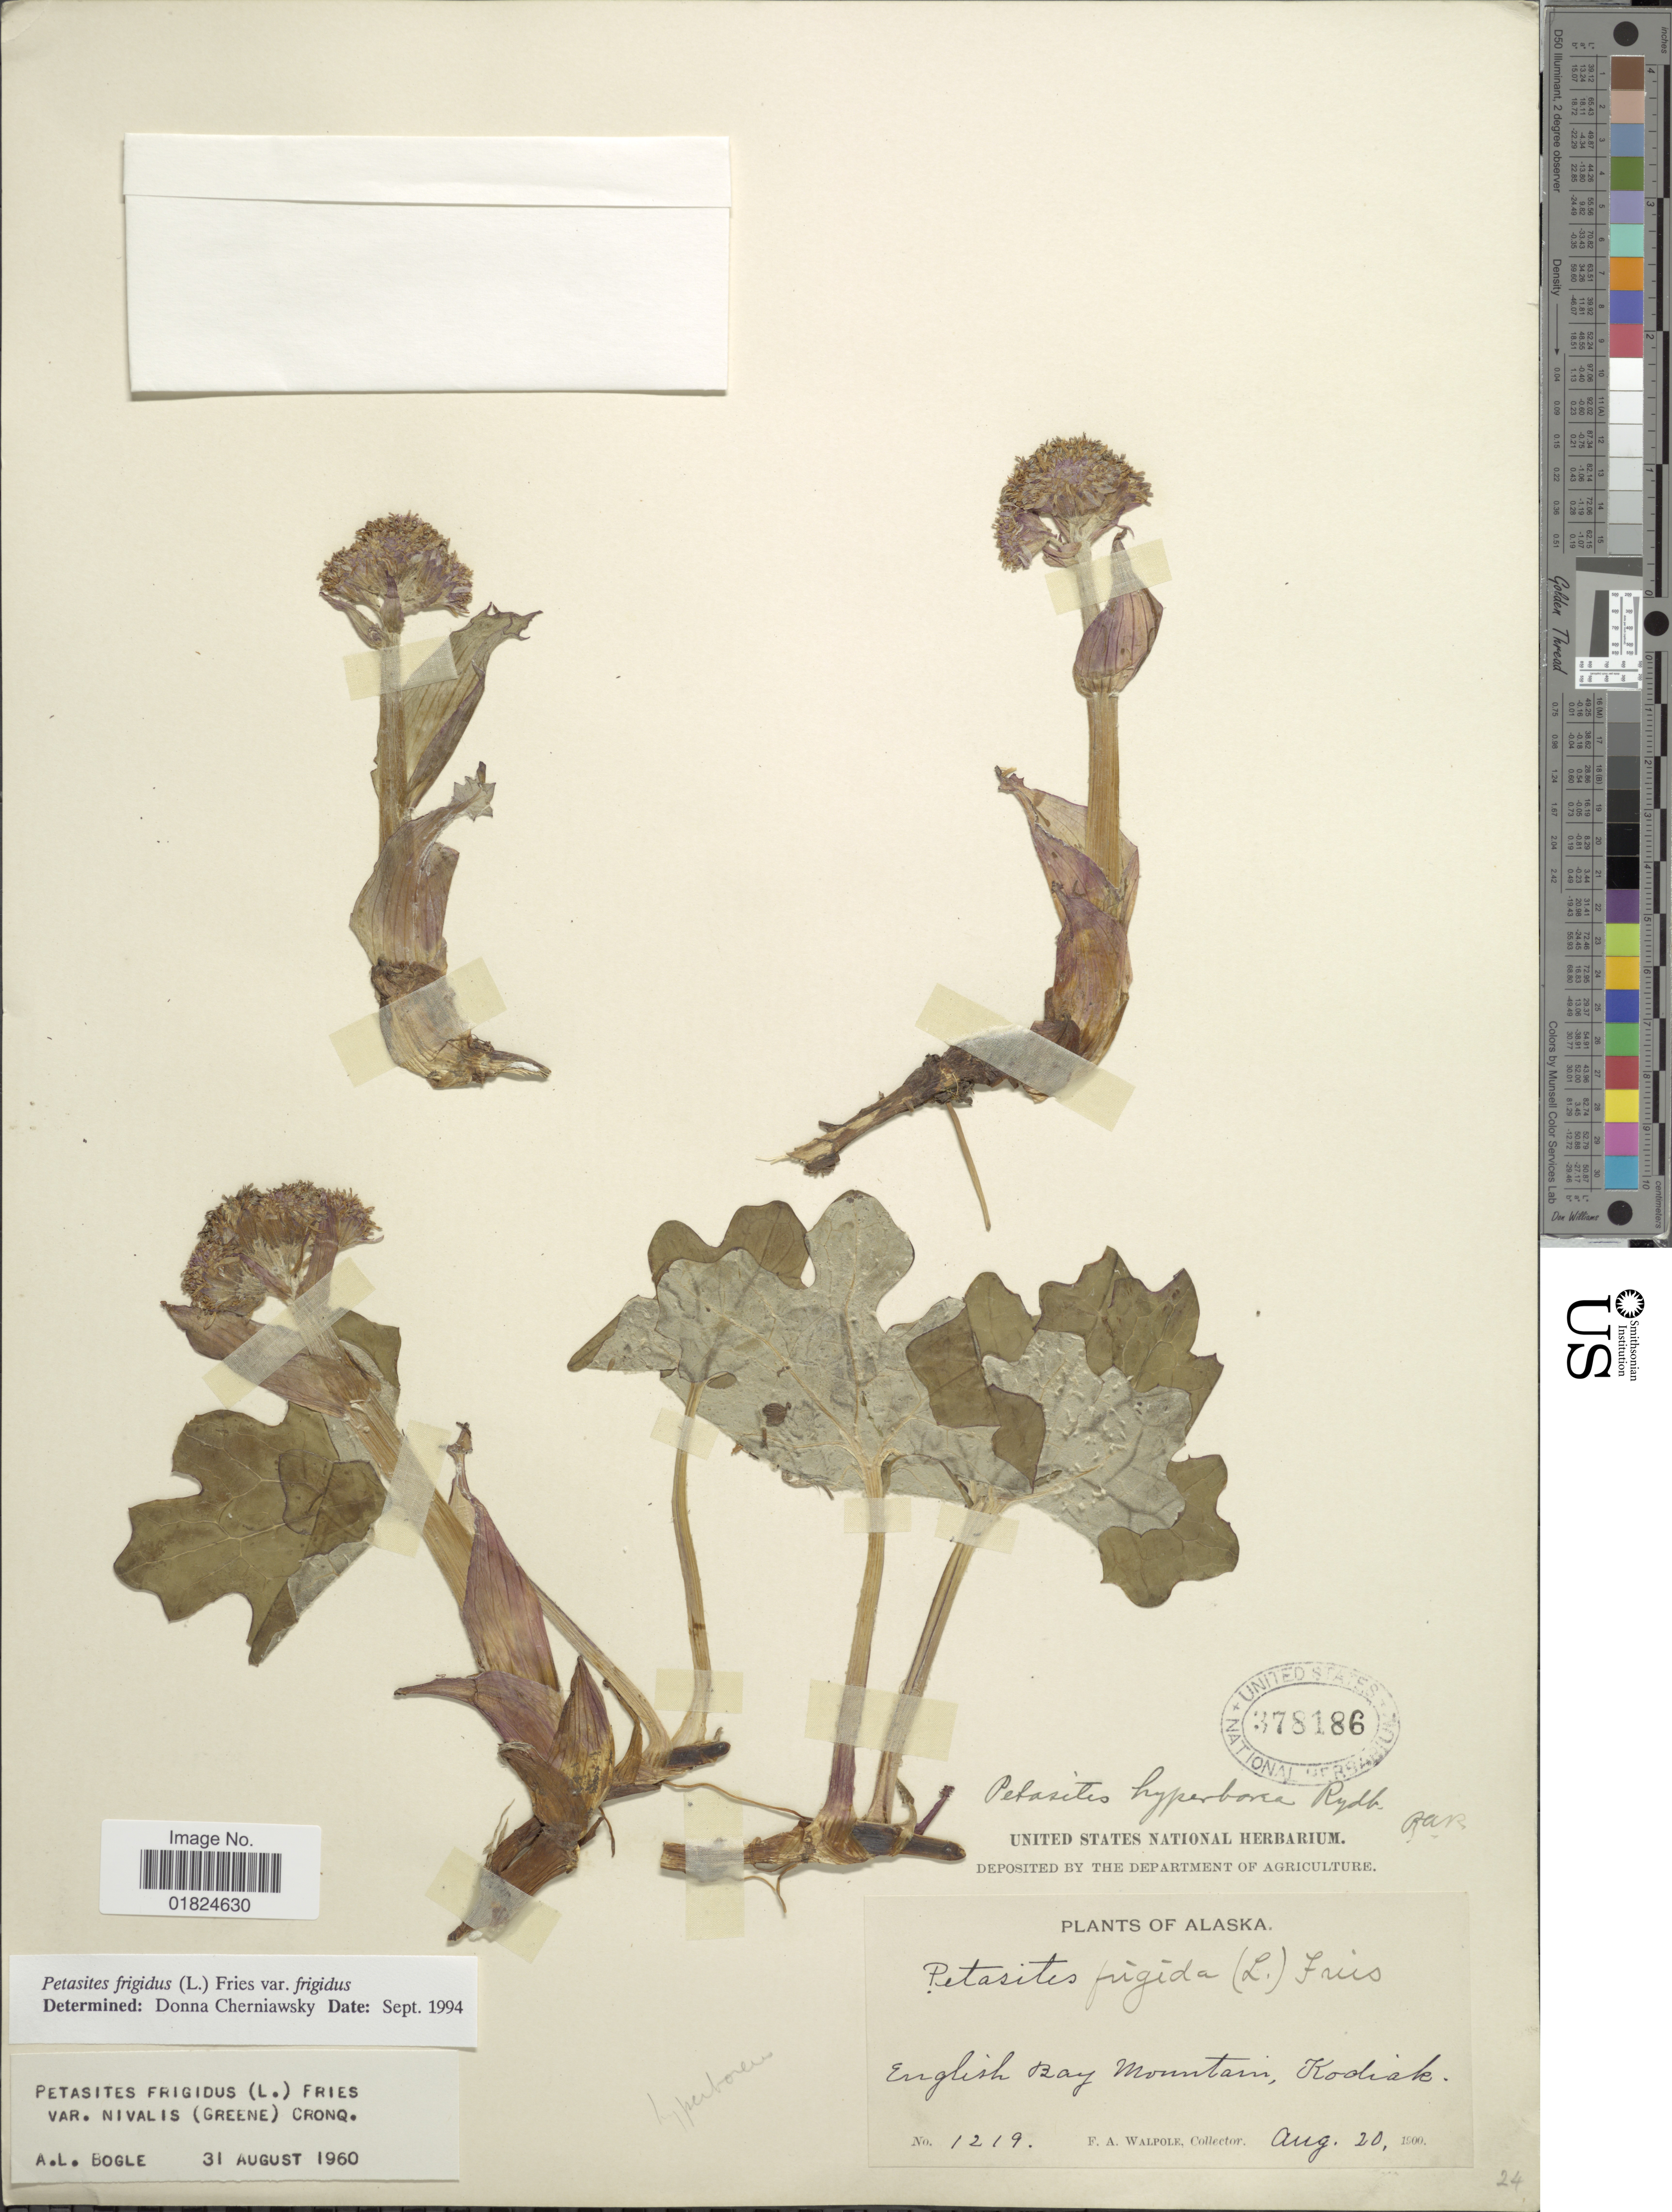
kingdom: Plantae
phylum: Tracheophyta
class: Magnoliopsida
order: Asterales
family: Asteraceae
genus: Petasites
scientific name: Petasites frigidus var. frigidus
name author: (L.) Fr.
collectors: F. Walpole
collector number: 1219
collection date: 1900-08-20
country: United States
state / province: Alaska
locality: English Bay Mountain, Kodiak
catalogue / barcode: US 378186